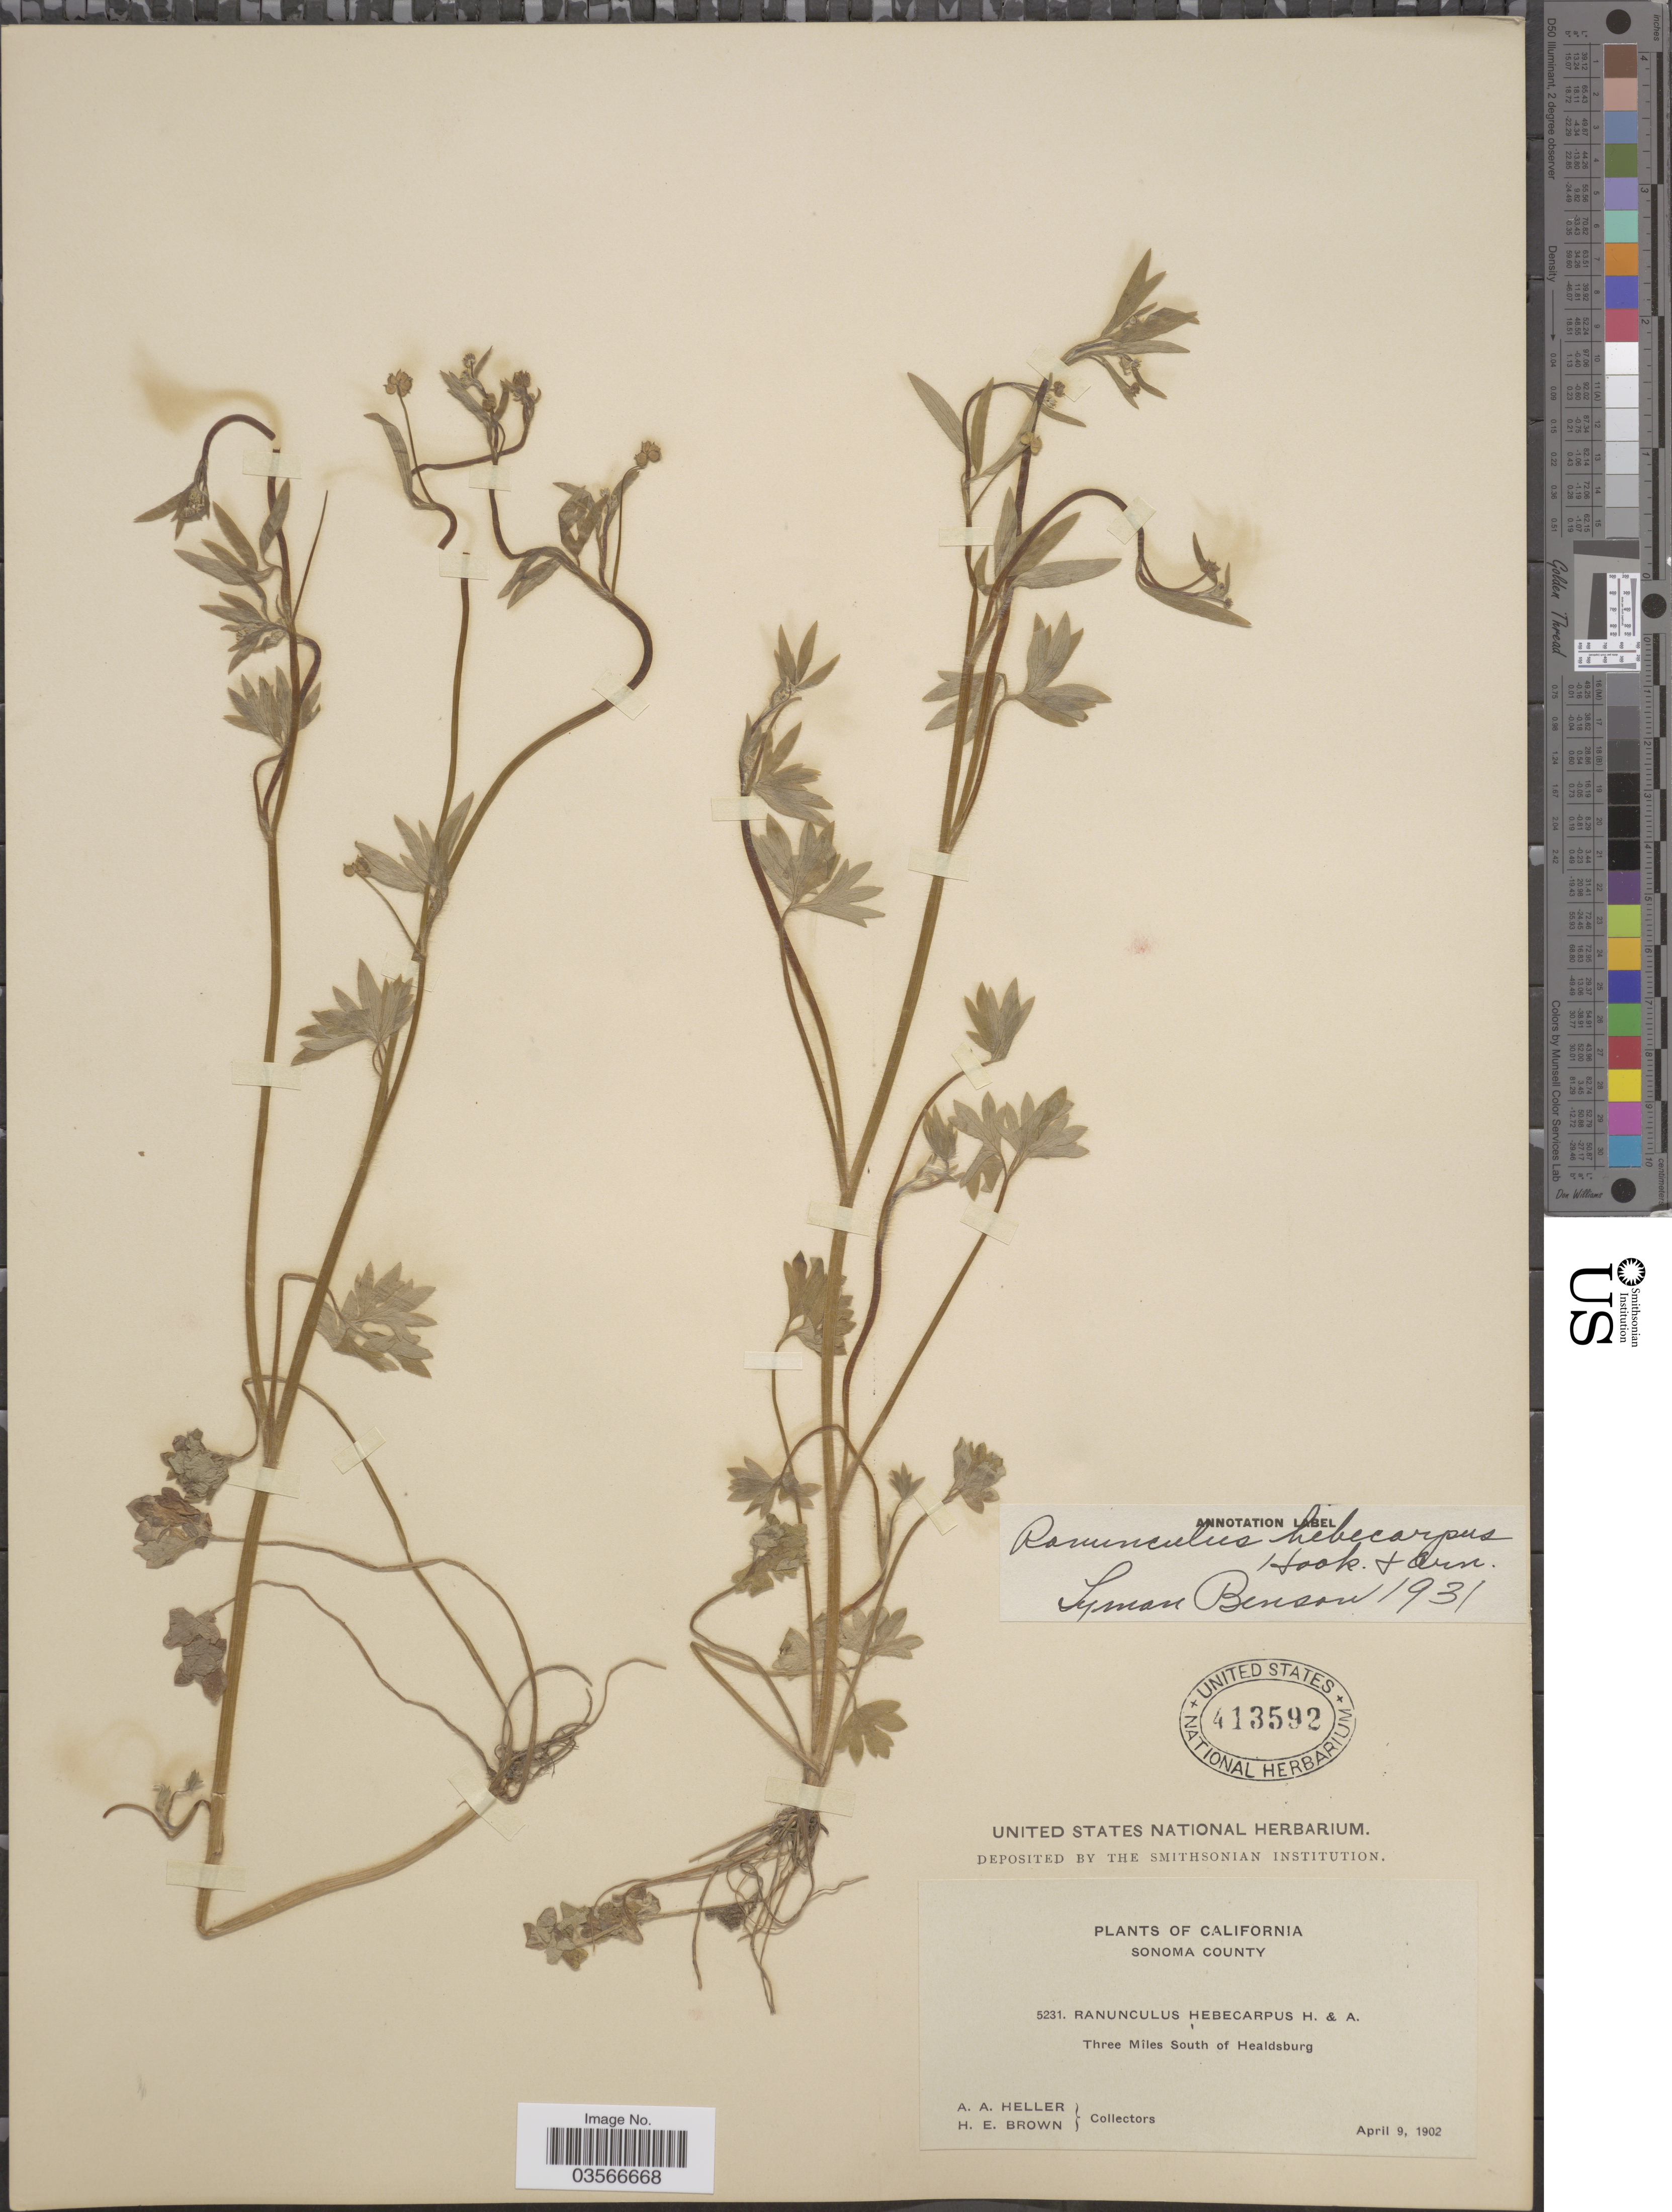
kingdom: Plantae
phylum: Tracheophyta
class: Magnoliopsida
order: Ranunculales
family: Ranunculaceae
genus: Ranunculus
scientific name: Ranunculus hebecarpus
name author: Hook. & Arn.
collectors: A. A. Heller & H. E. Brown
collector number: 5231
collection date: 1902-04-09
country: United States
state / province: California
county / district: Sonoma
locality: Sonoma County. Three Mîles South of Healdsburg.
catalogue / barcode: US 413592